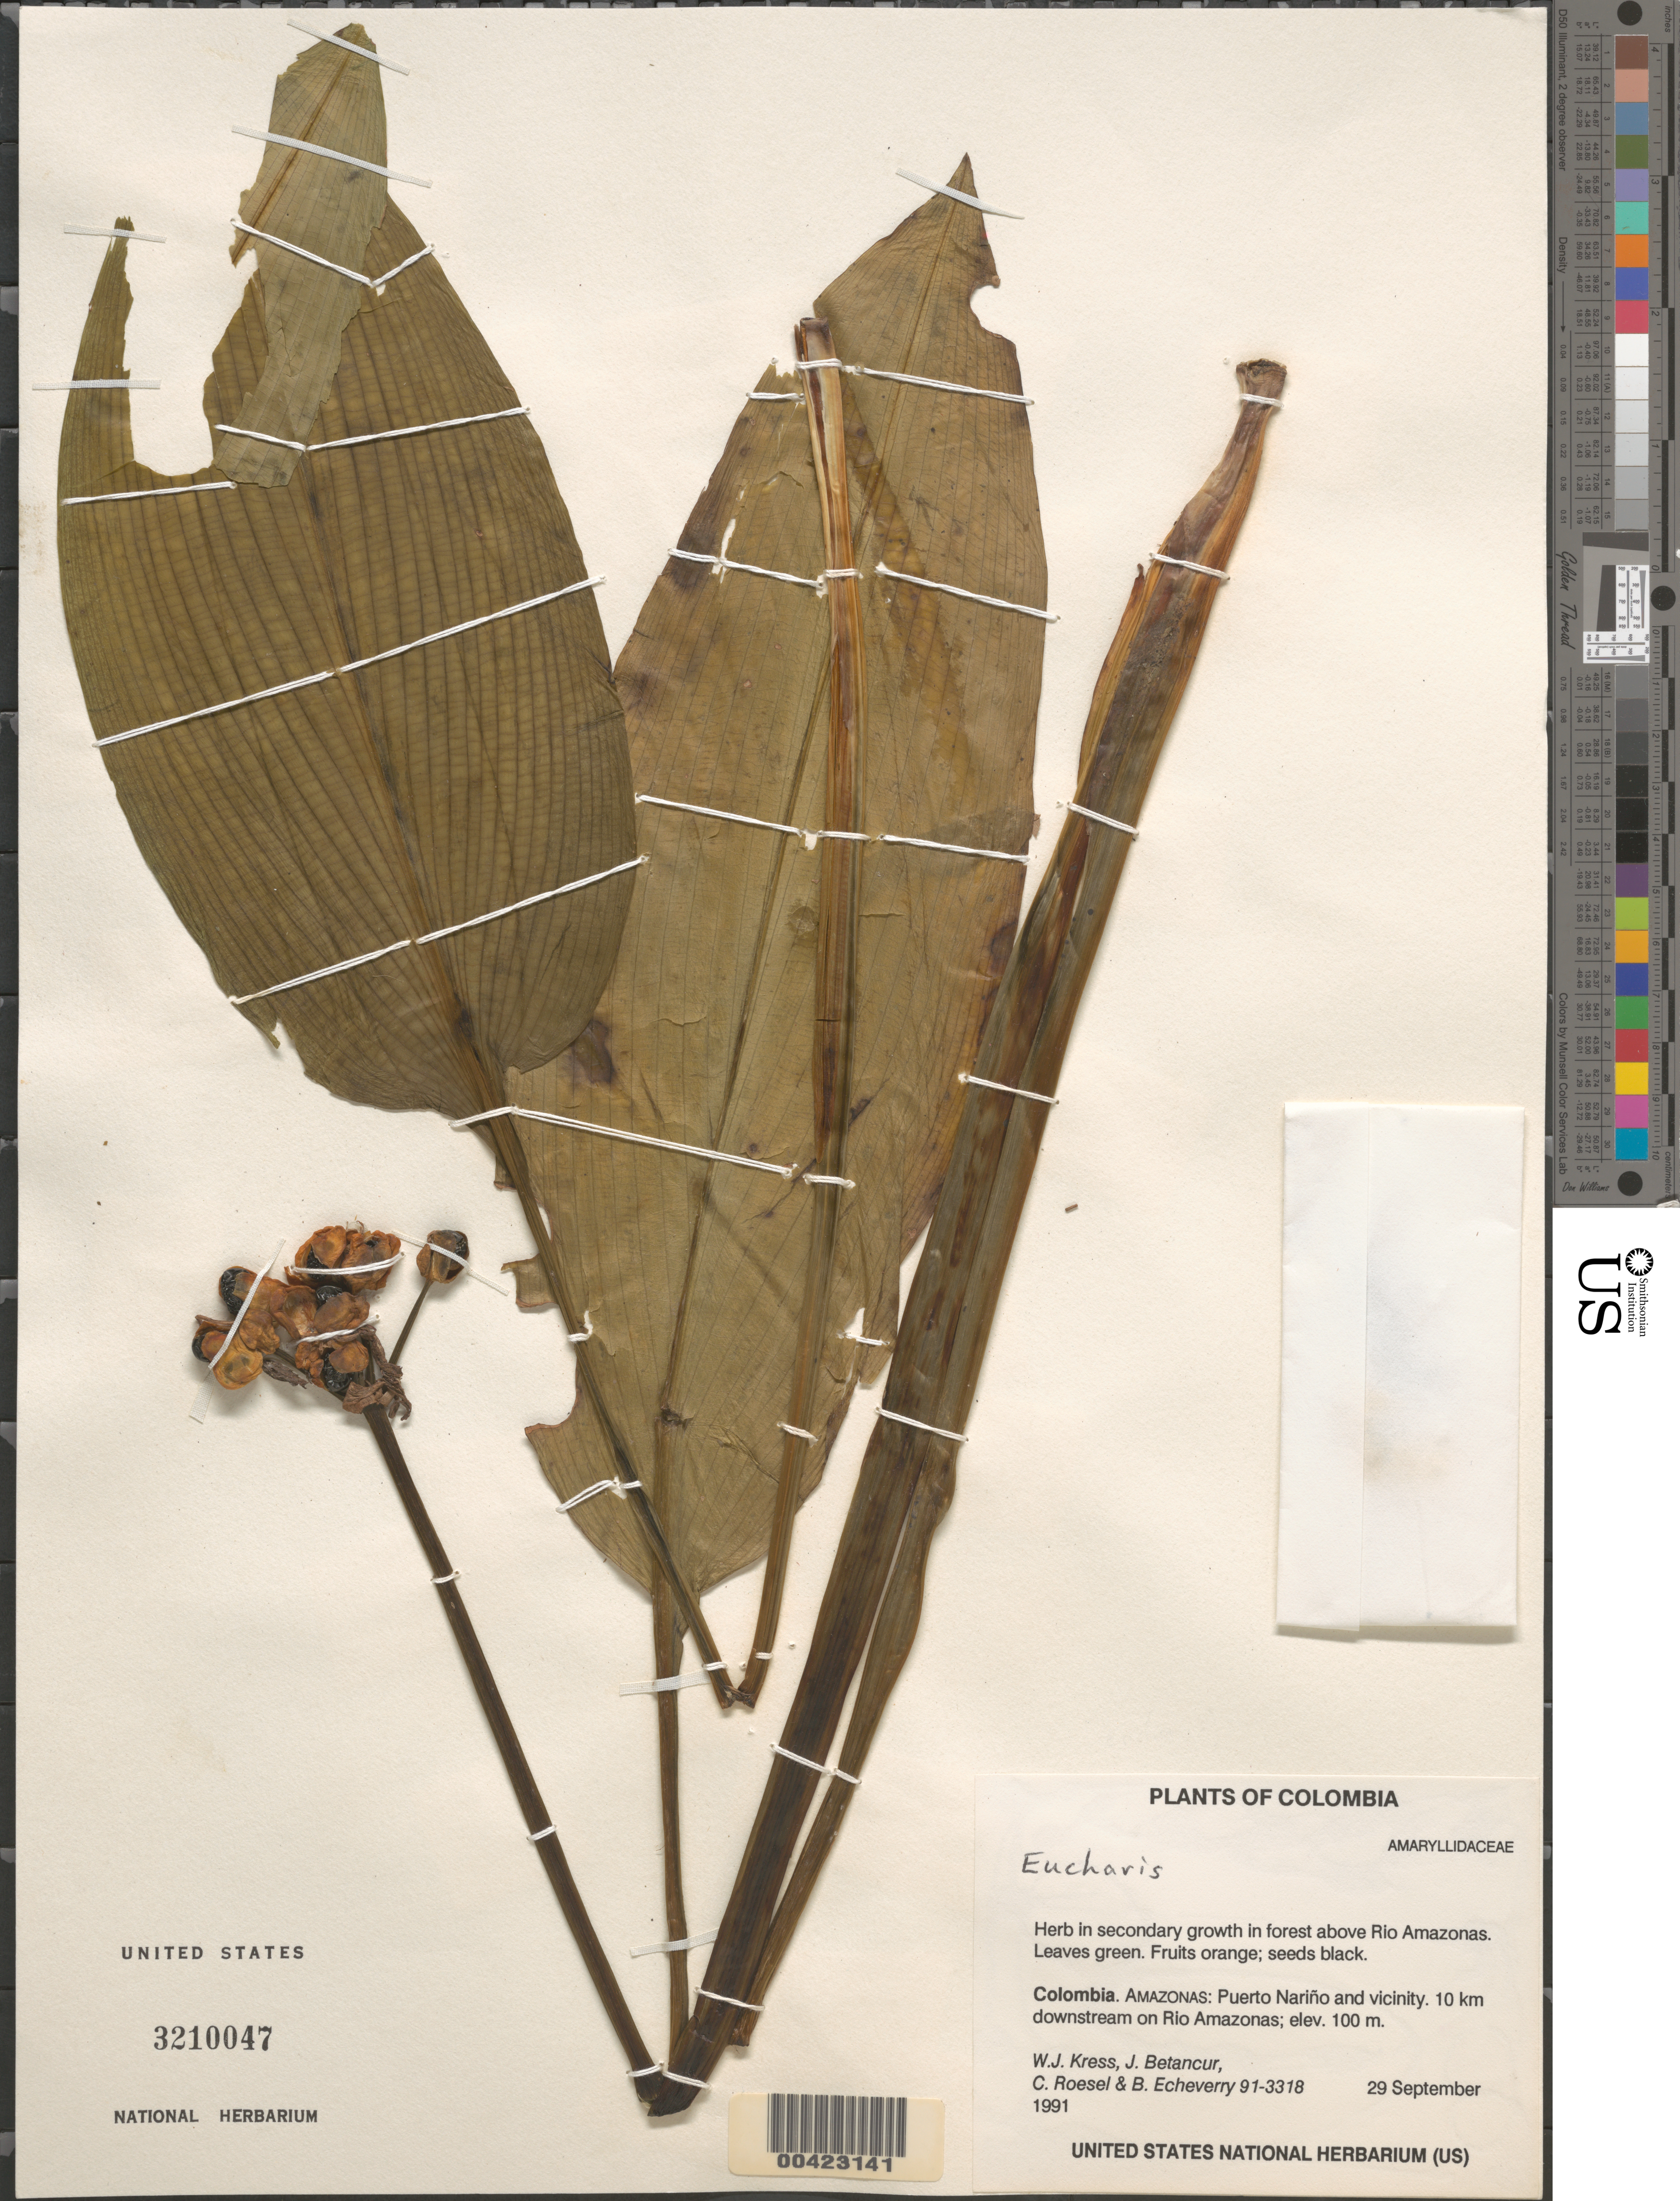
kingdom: Plantae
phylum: Tracheophyta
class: Liliopsida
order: Asparagales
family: Amaryllidaceae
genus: Eucharis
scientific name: Eucharis sp.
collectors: W. J. Kress, J. C. Betancur, C. S. Roesel & B. Echeverry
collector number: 91-3318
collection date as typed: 29 Sep 1991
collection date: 1991-09-29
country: Colombia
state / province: Amazônas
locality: Puerto Narino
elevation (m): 100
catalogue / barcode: US 3210047